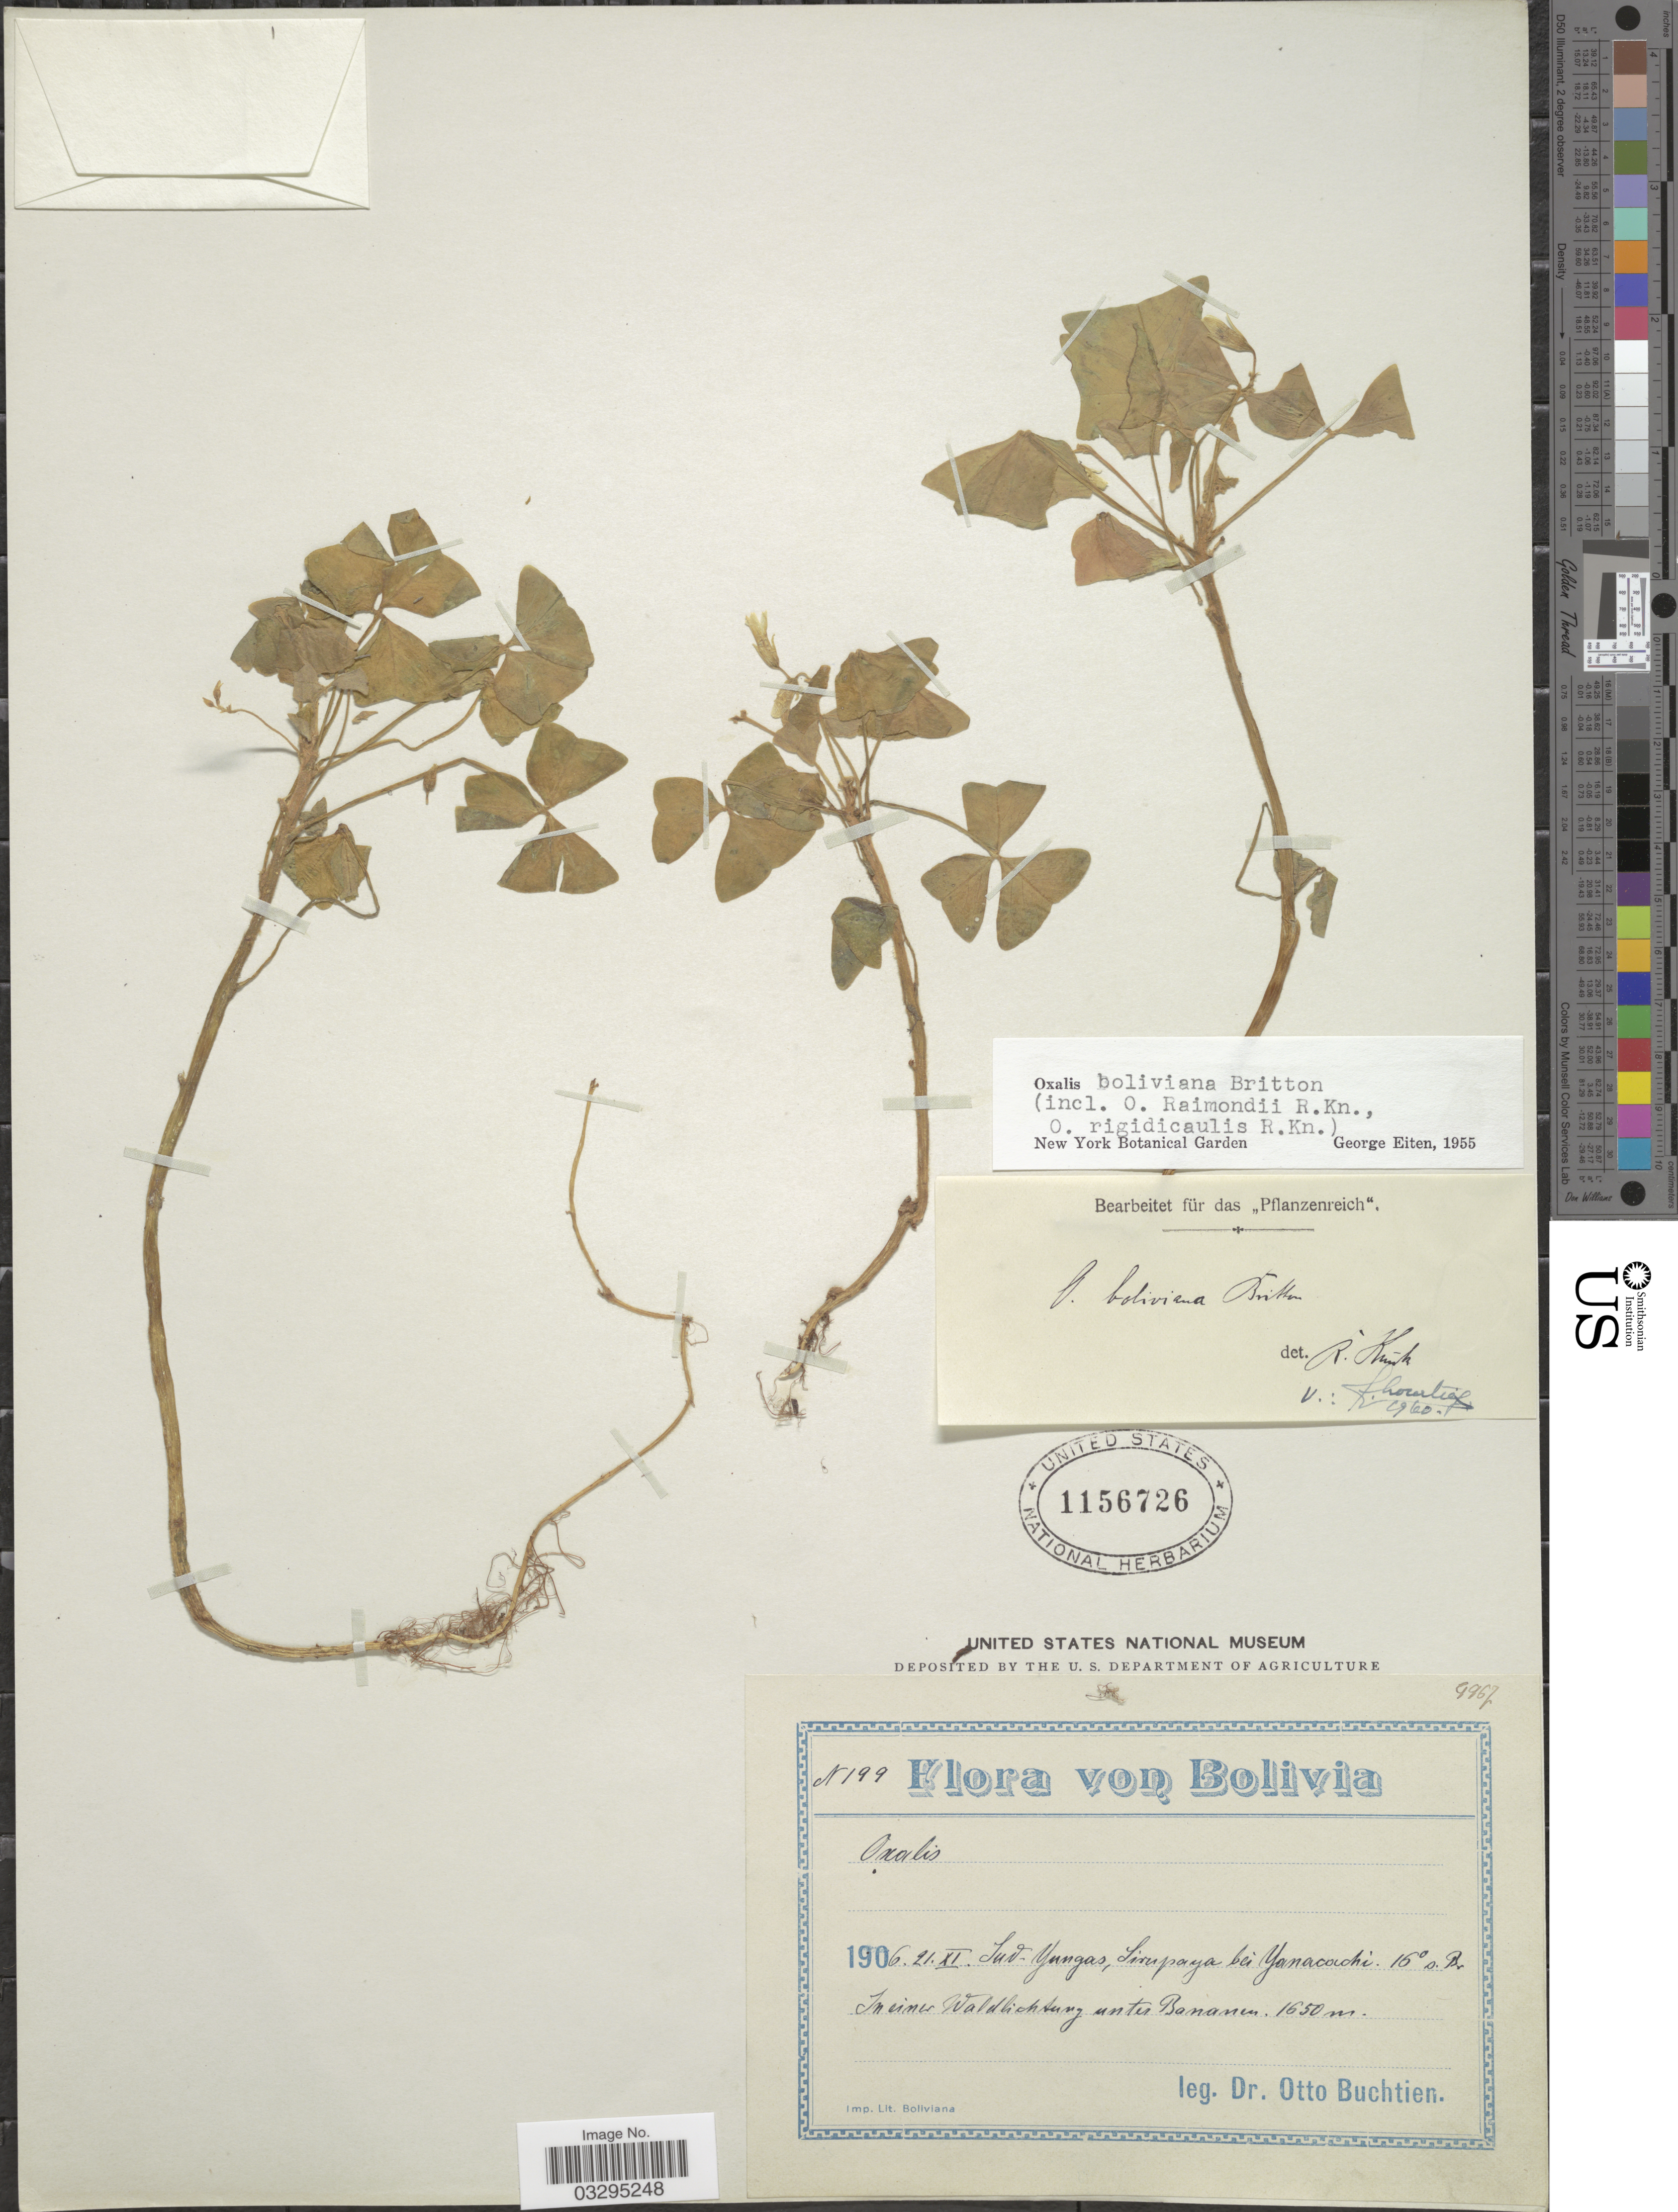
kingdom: Plantae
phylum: Tracheophyta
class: Magnoliopsida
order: Oxalidales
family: Oxalidaceae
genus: Oxalis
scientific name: Oxalis boliviana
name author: Britton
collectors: O. Buchtien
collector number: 199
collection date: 1906-11-21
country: Bolivia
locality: Ind. Yungas, Sirupaya bei Yanacouchi. In einer Valdlichtung unter Bananen.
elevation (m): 1650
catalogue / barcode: US 1156726